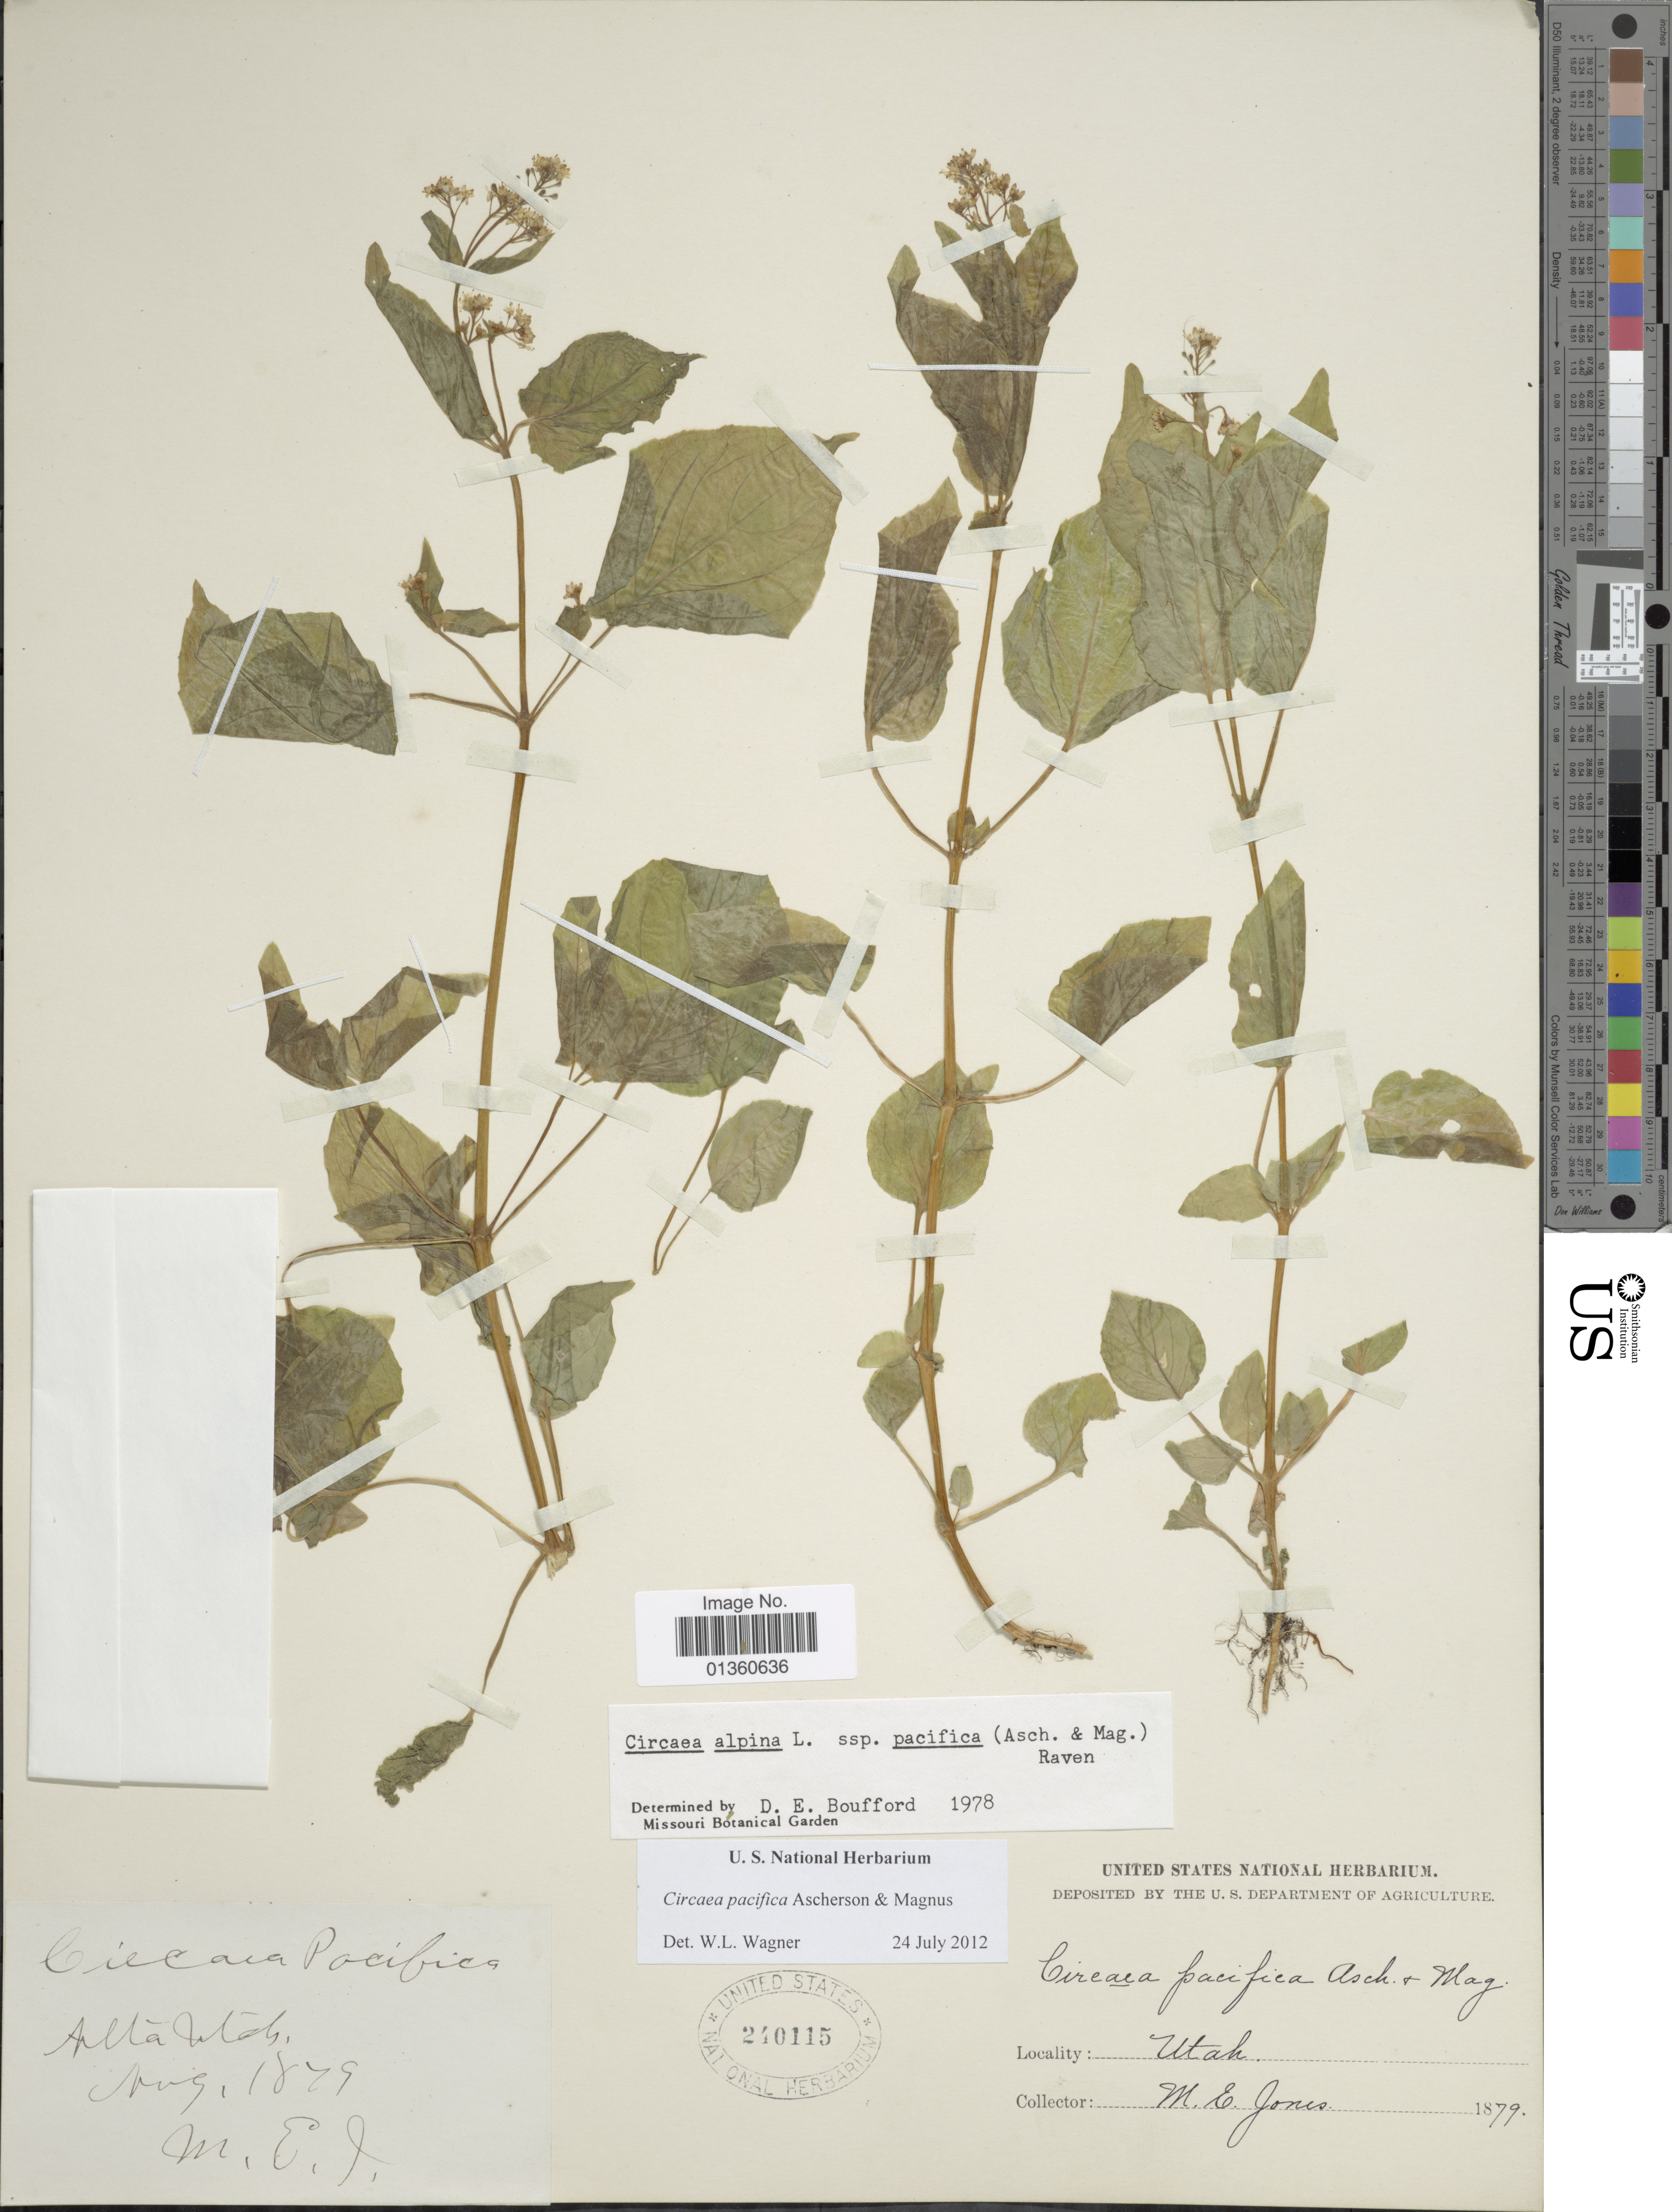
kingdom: Plantae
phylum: Tracheophyta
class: Magnoliopsida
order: Myrtales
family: Onagraceae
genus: Circaea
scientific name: Circaea pacifica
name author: Asch. & Magnus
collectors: M. E. Jones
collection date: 1879-08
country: United States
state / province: Utah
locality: Alta Utah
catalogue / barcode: US 240115